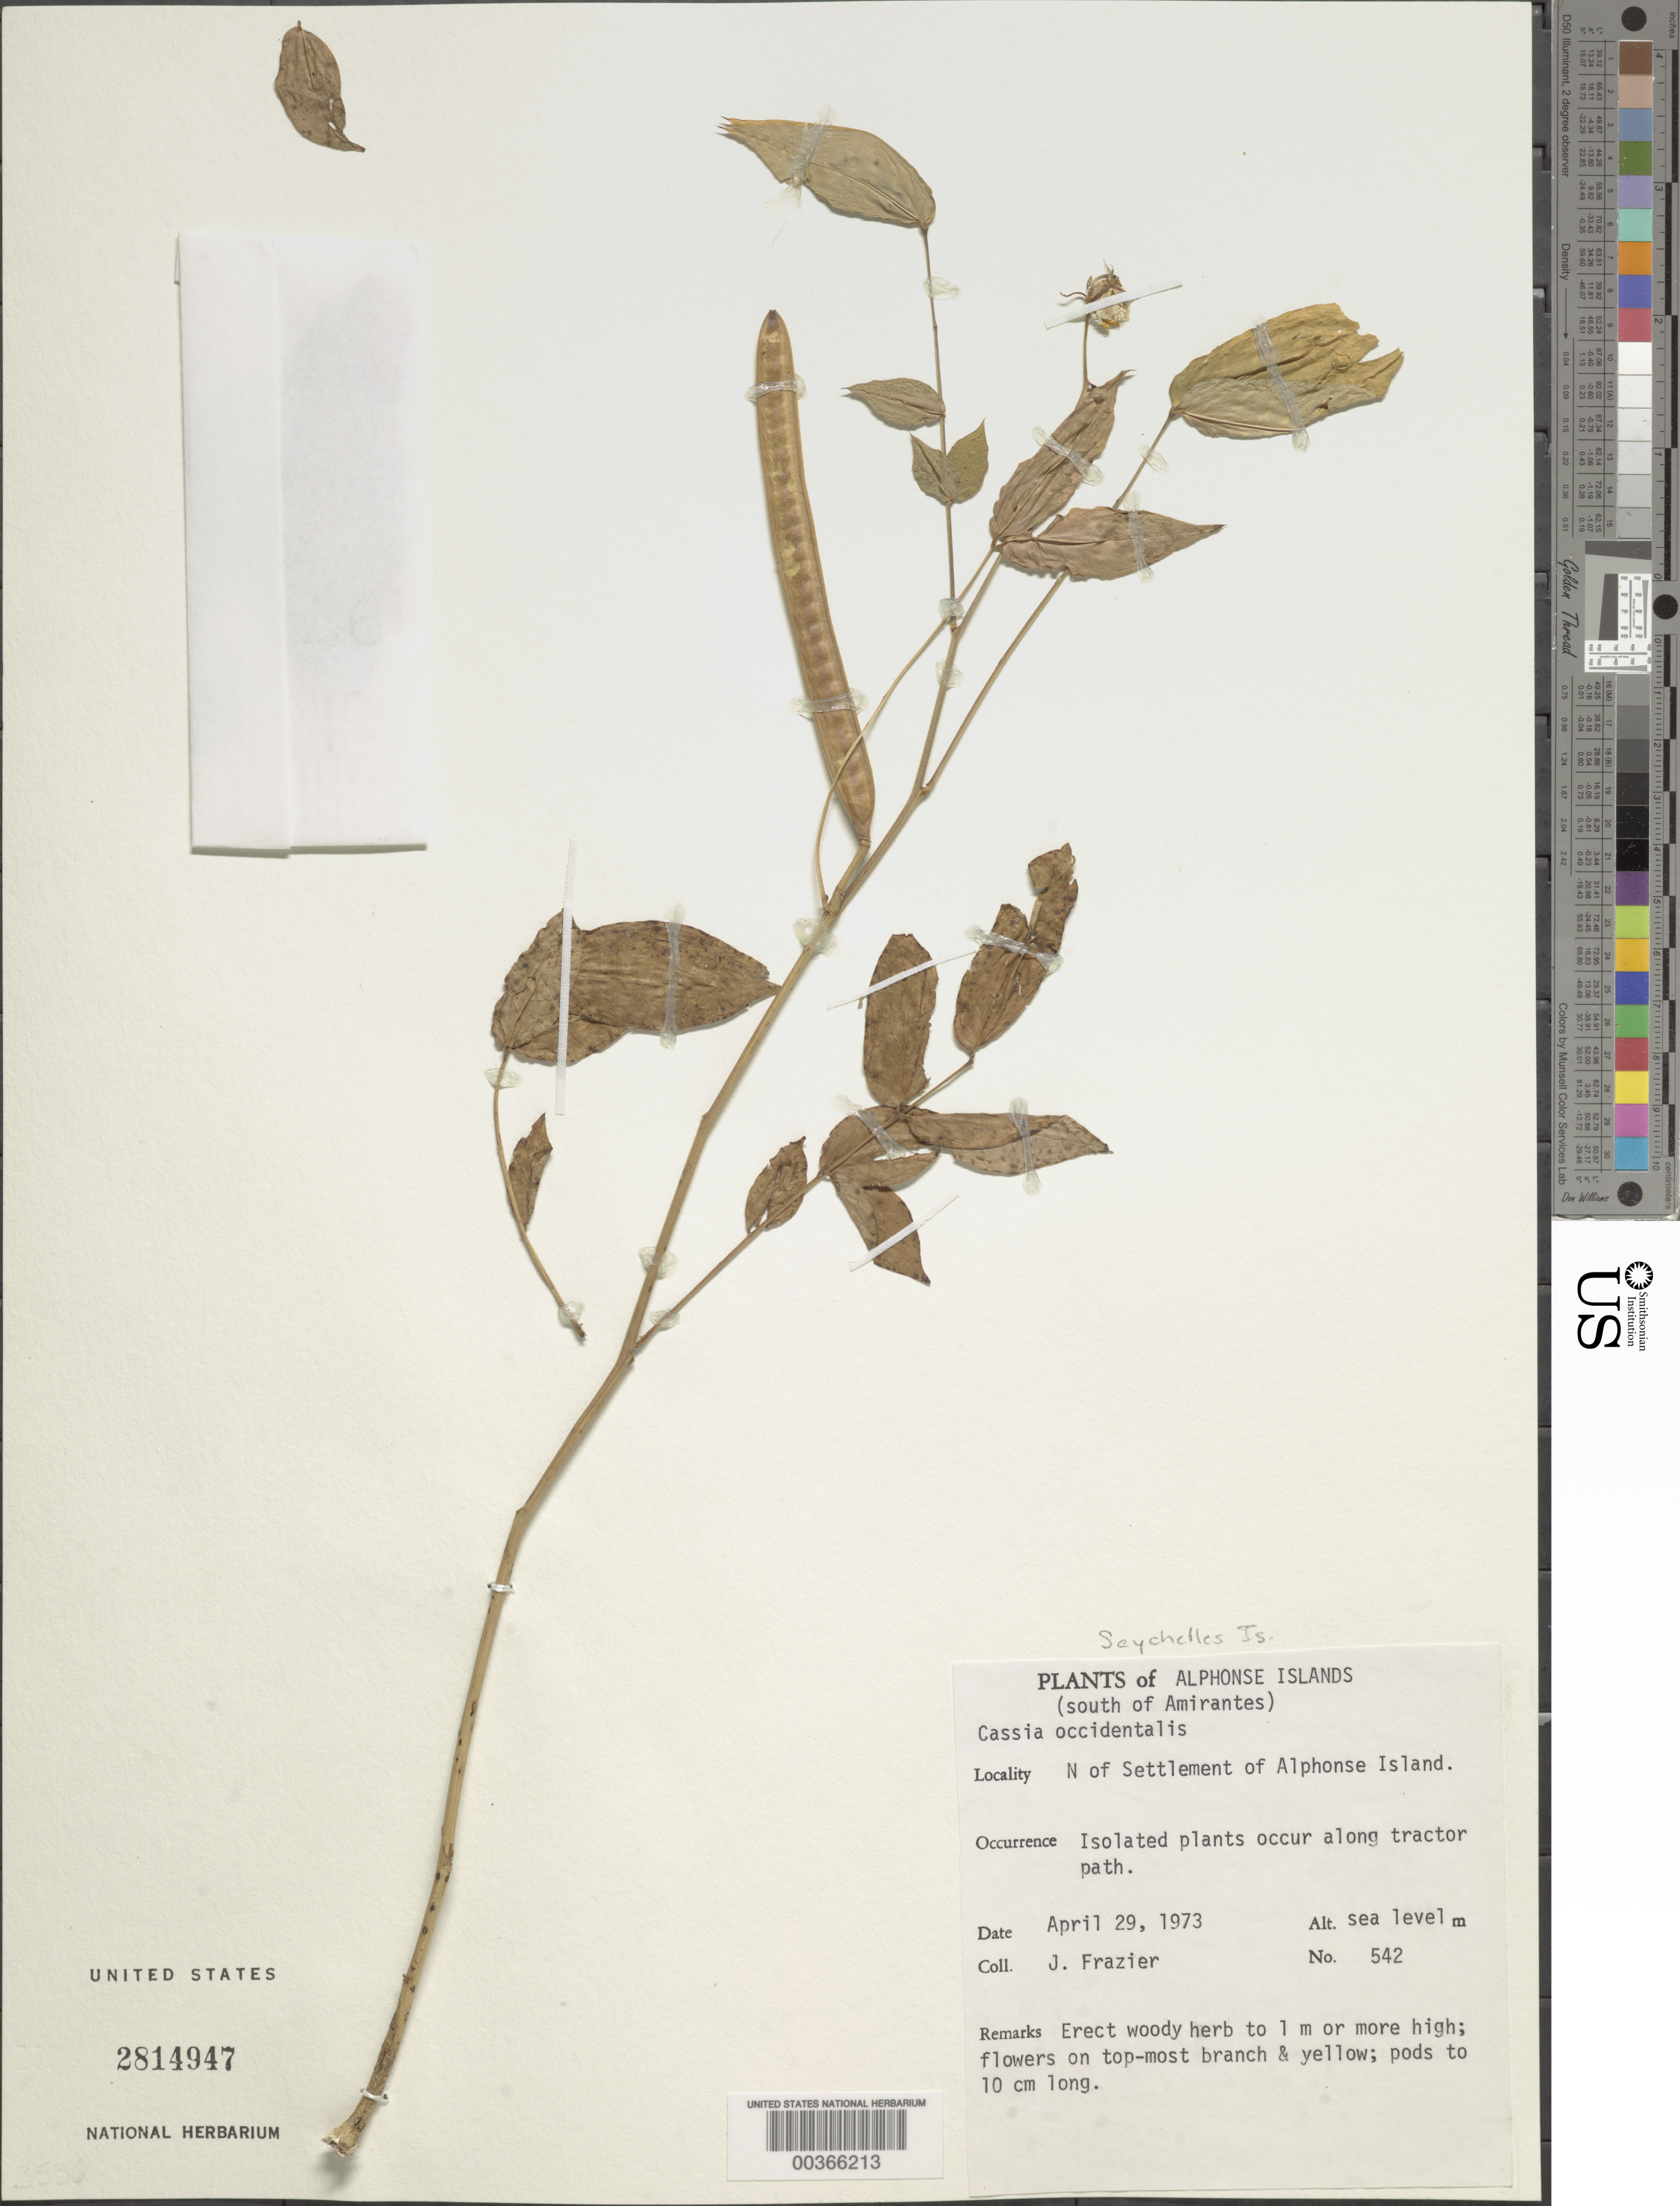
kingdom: Plantae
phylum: Tracheophyta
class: Magnoliopsida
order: Fabales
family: Fabaceae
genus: Senna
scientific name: Senna occidentalis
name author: (L.) Link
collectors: J. Frazier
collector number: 542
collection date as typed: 29 Apr 1973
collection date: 1973-04-29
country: Seychelles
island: Alphonse Atoll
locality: Alphonse Islet, N of settlement along tractor path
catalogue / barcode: US 2814947